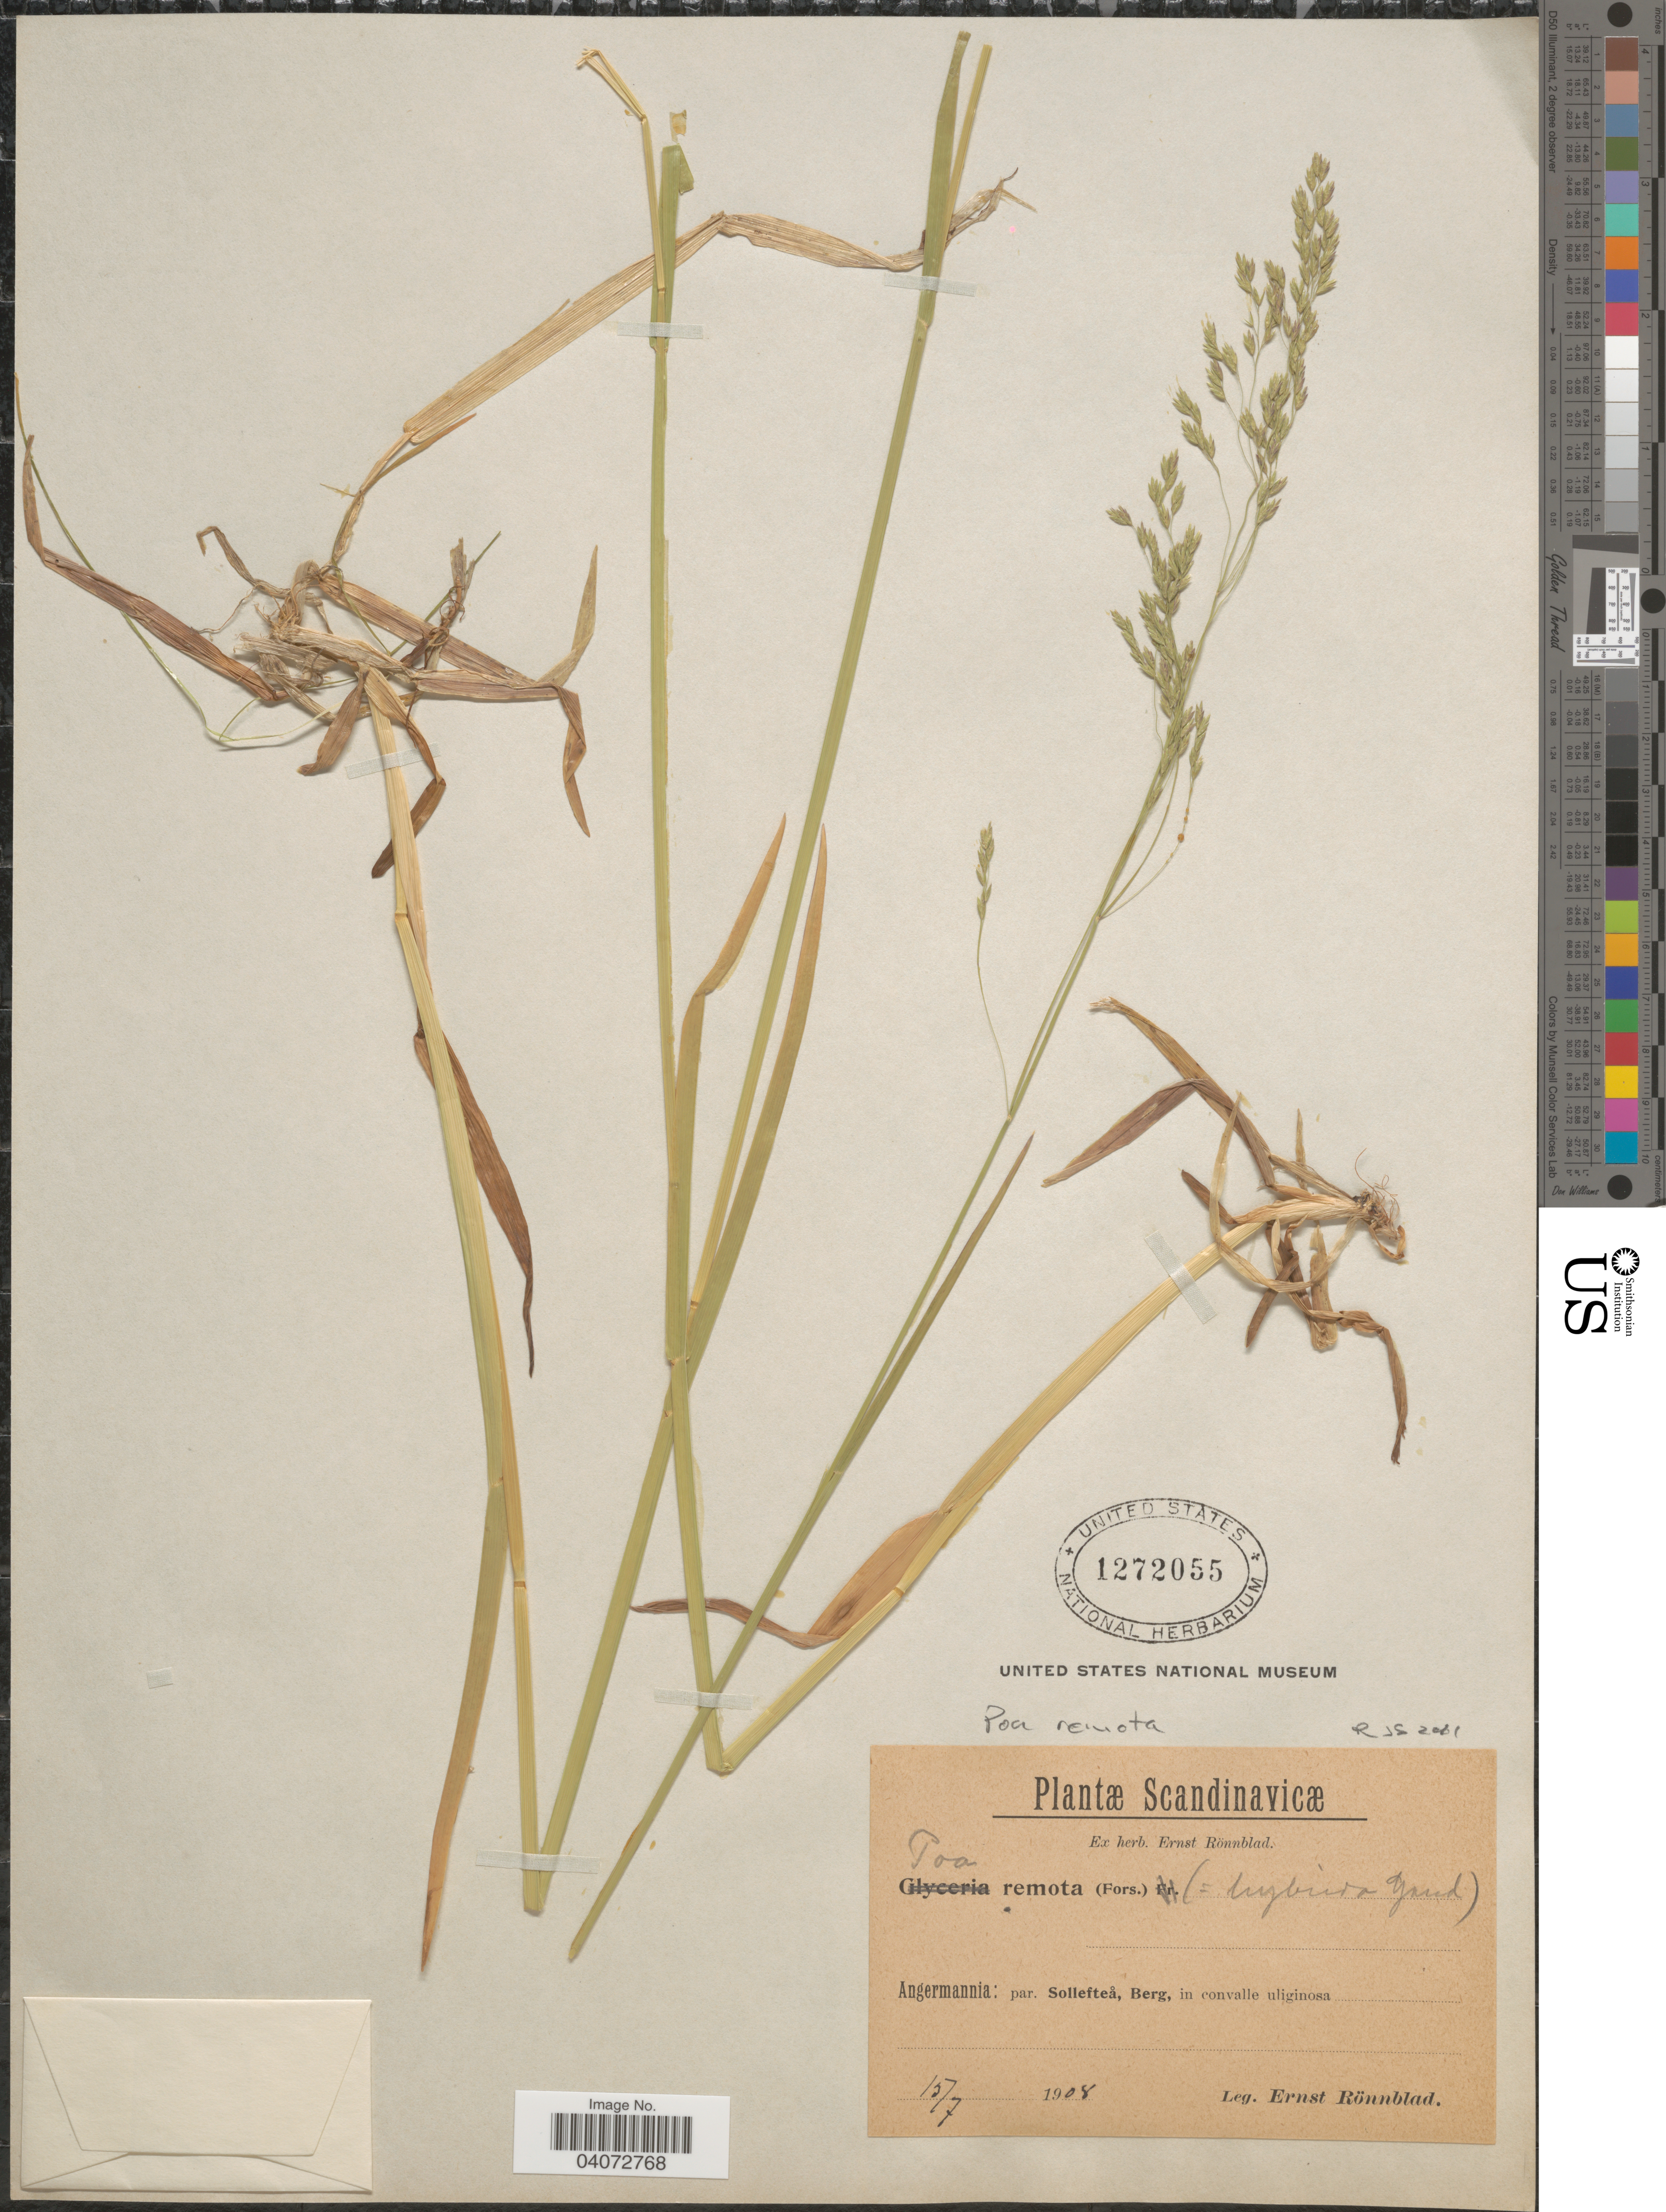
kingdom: Plantae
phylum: Tracheophyta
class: Liliopsida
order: Poales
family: Poaceae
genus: Poa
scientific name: Poa remota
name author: Forselles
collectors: E. Rönnblad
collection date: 1908-07-15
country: Sweden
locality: Scandinavicæ. Angermannia: par. Sollefteå, Berg, in convalle uliginosa.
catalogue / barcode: US 1272055